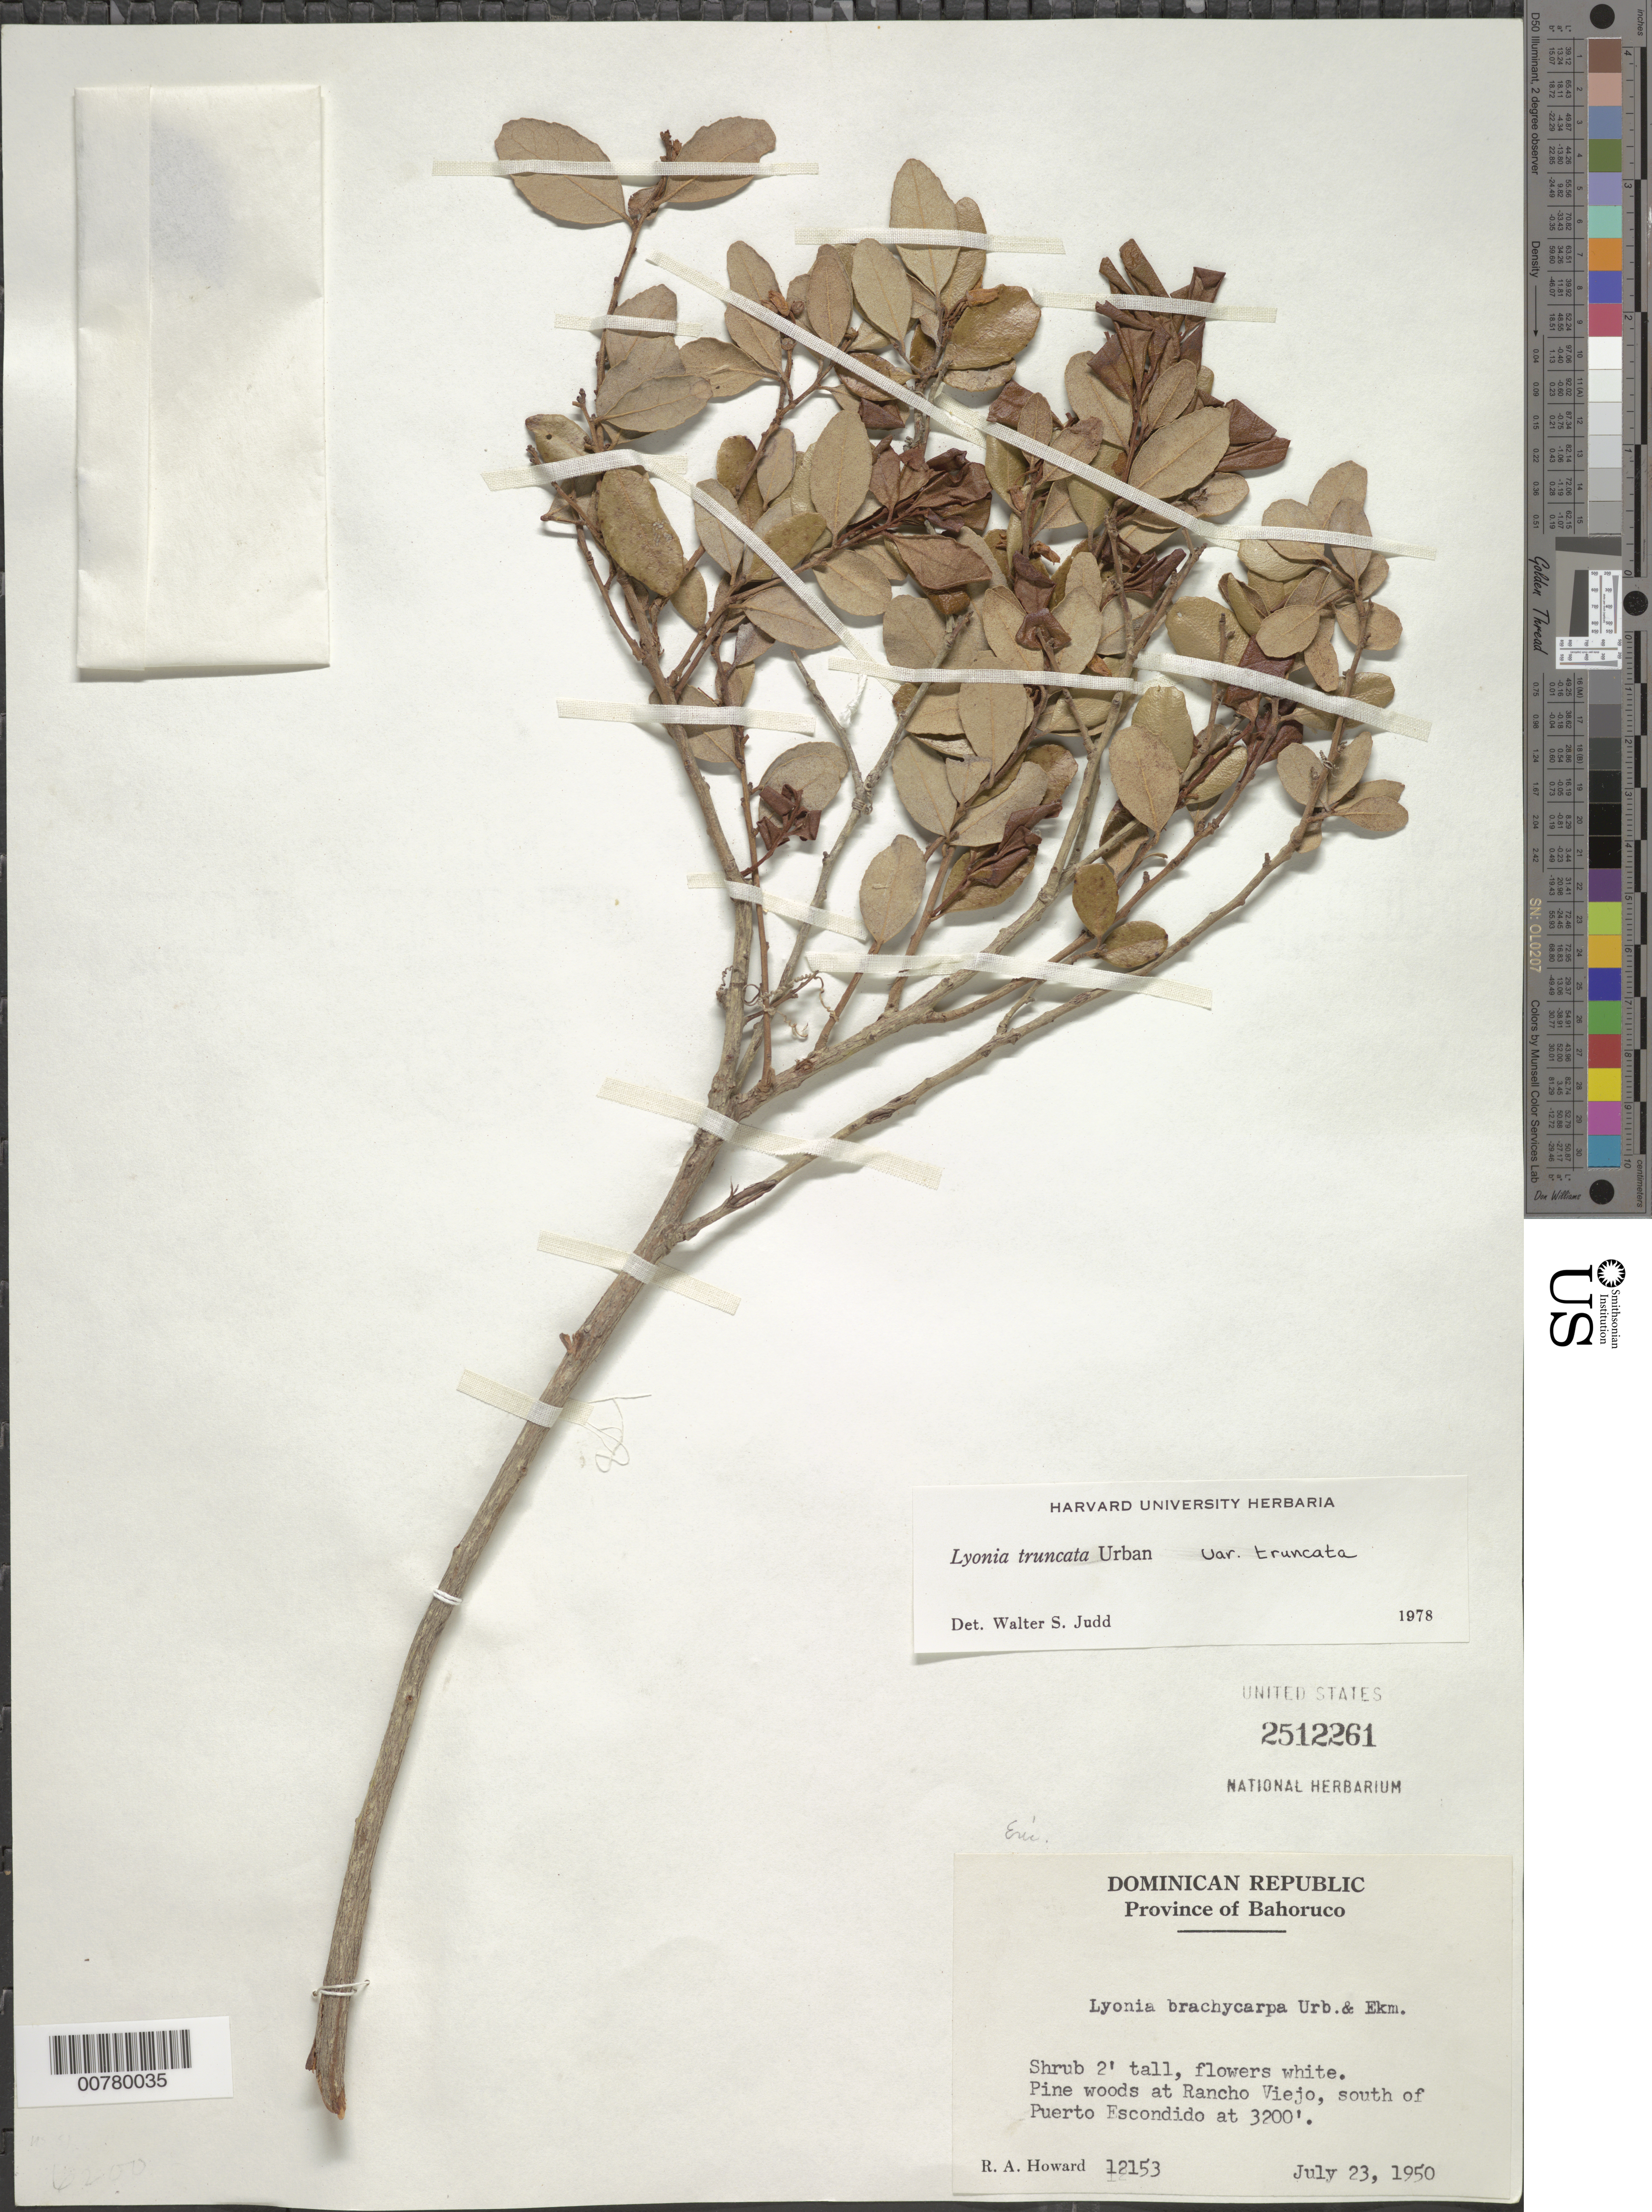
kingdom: Plantae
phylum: Tracheophyta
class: Magnoliopsida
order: Ericales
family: Ericaceae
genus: Lyonia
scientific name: Lyonia truncata var. truncata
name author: Urb.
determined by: Judd, Walter S.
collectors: R. A. Howard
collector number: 12153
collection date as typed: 23 Jul 1950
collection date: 1950-07-23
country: Dominican Republic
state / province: Baoruco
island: Hispaniola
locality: At Rancho Viejo, south of Puerto Escondido.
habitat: Pine woods.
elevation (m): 975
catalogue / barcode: US 2512261